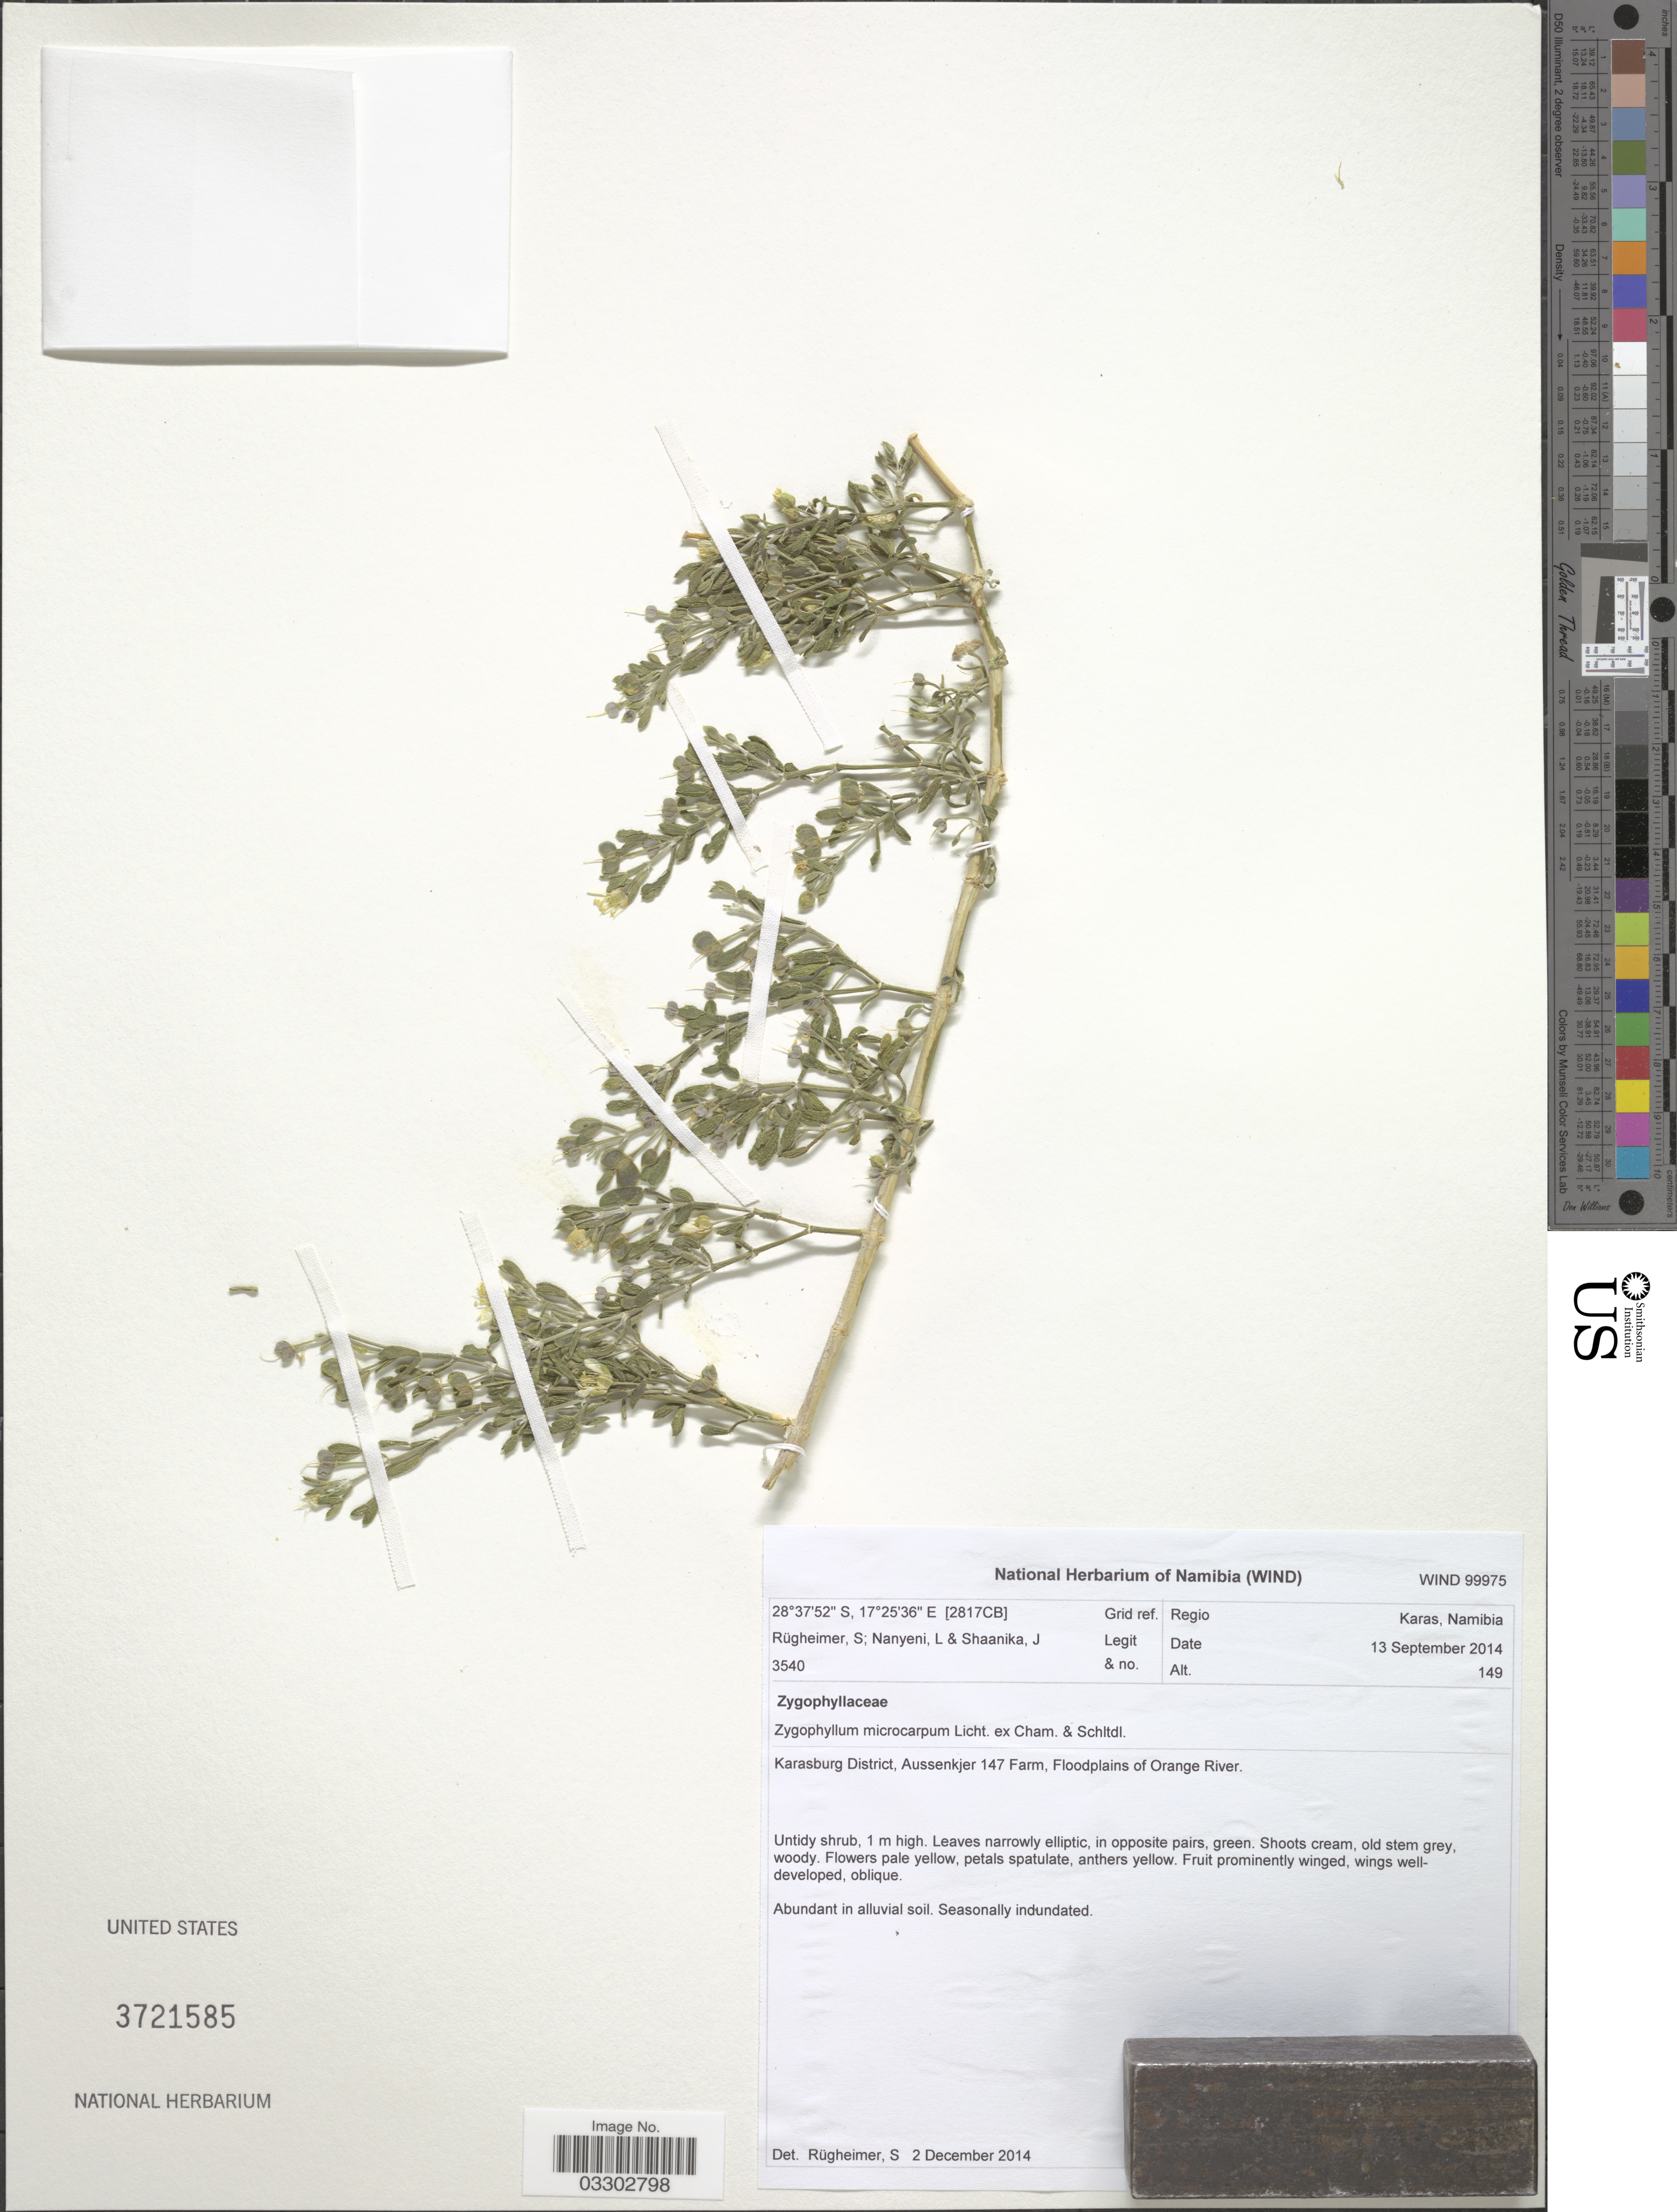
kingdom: Plantae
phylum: Tracheophyta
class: Magnoliopsida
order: Zygophyllales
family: Zygophyllaceae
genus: Zygophyllum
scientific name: Zygophyllum microcarpum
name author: Licht. ex Cham.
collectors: S. Rugheimer, L. Nanyeni & J. Shaanika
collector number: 3540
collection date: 2014-09-13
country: Namibia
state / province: Karas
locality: [2817CB] Grid ref. Karasburg District, Aussenkjer 147 Farm, Floodplains of Orange River.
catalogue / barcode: US 3721585